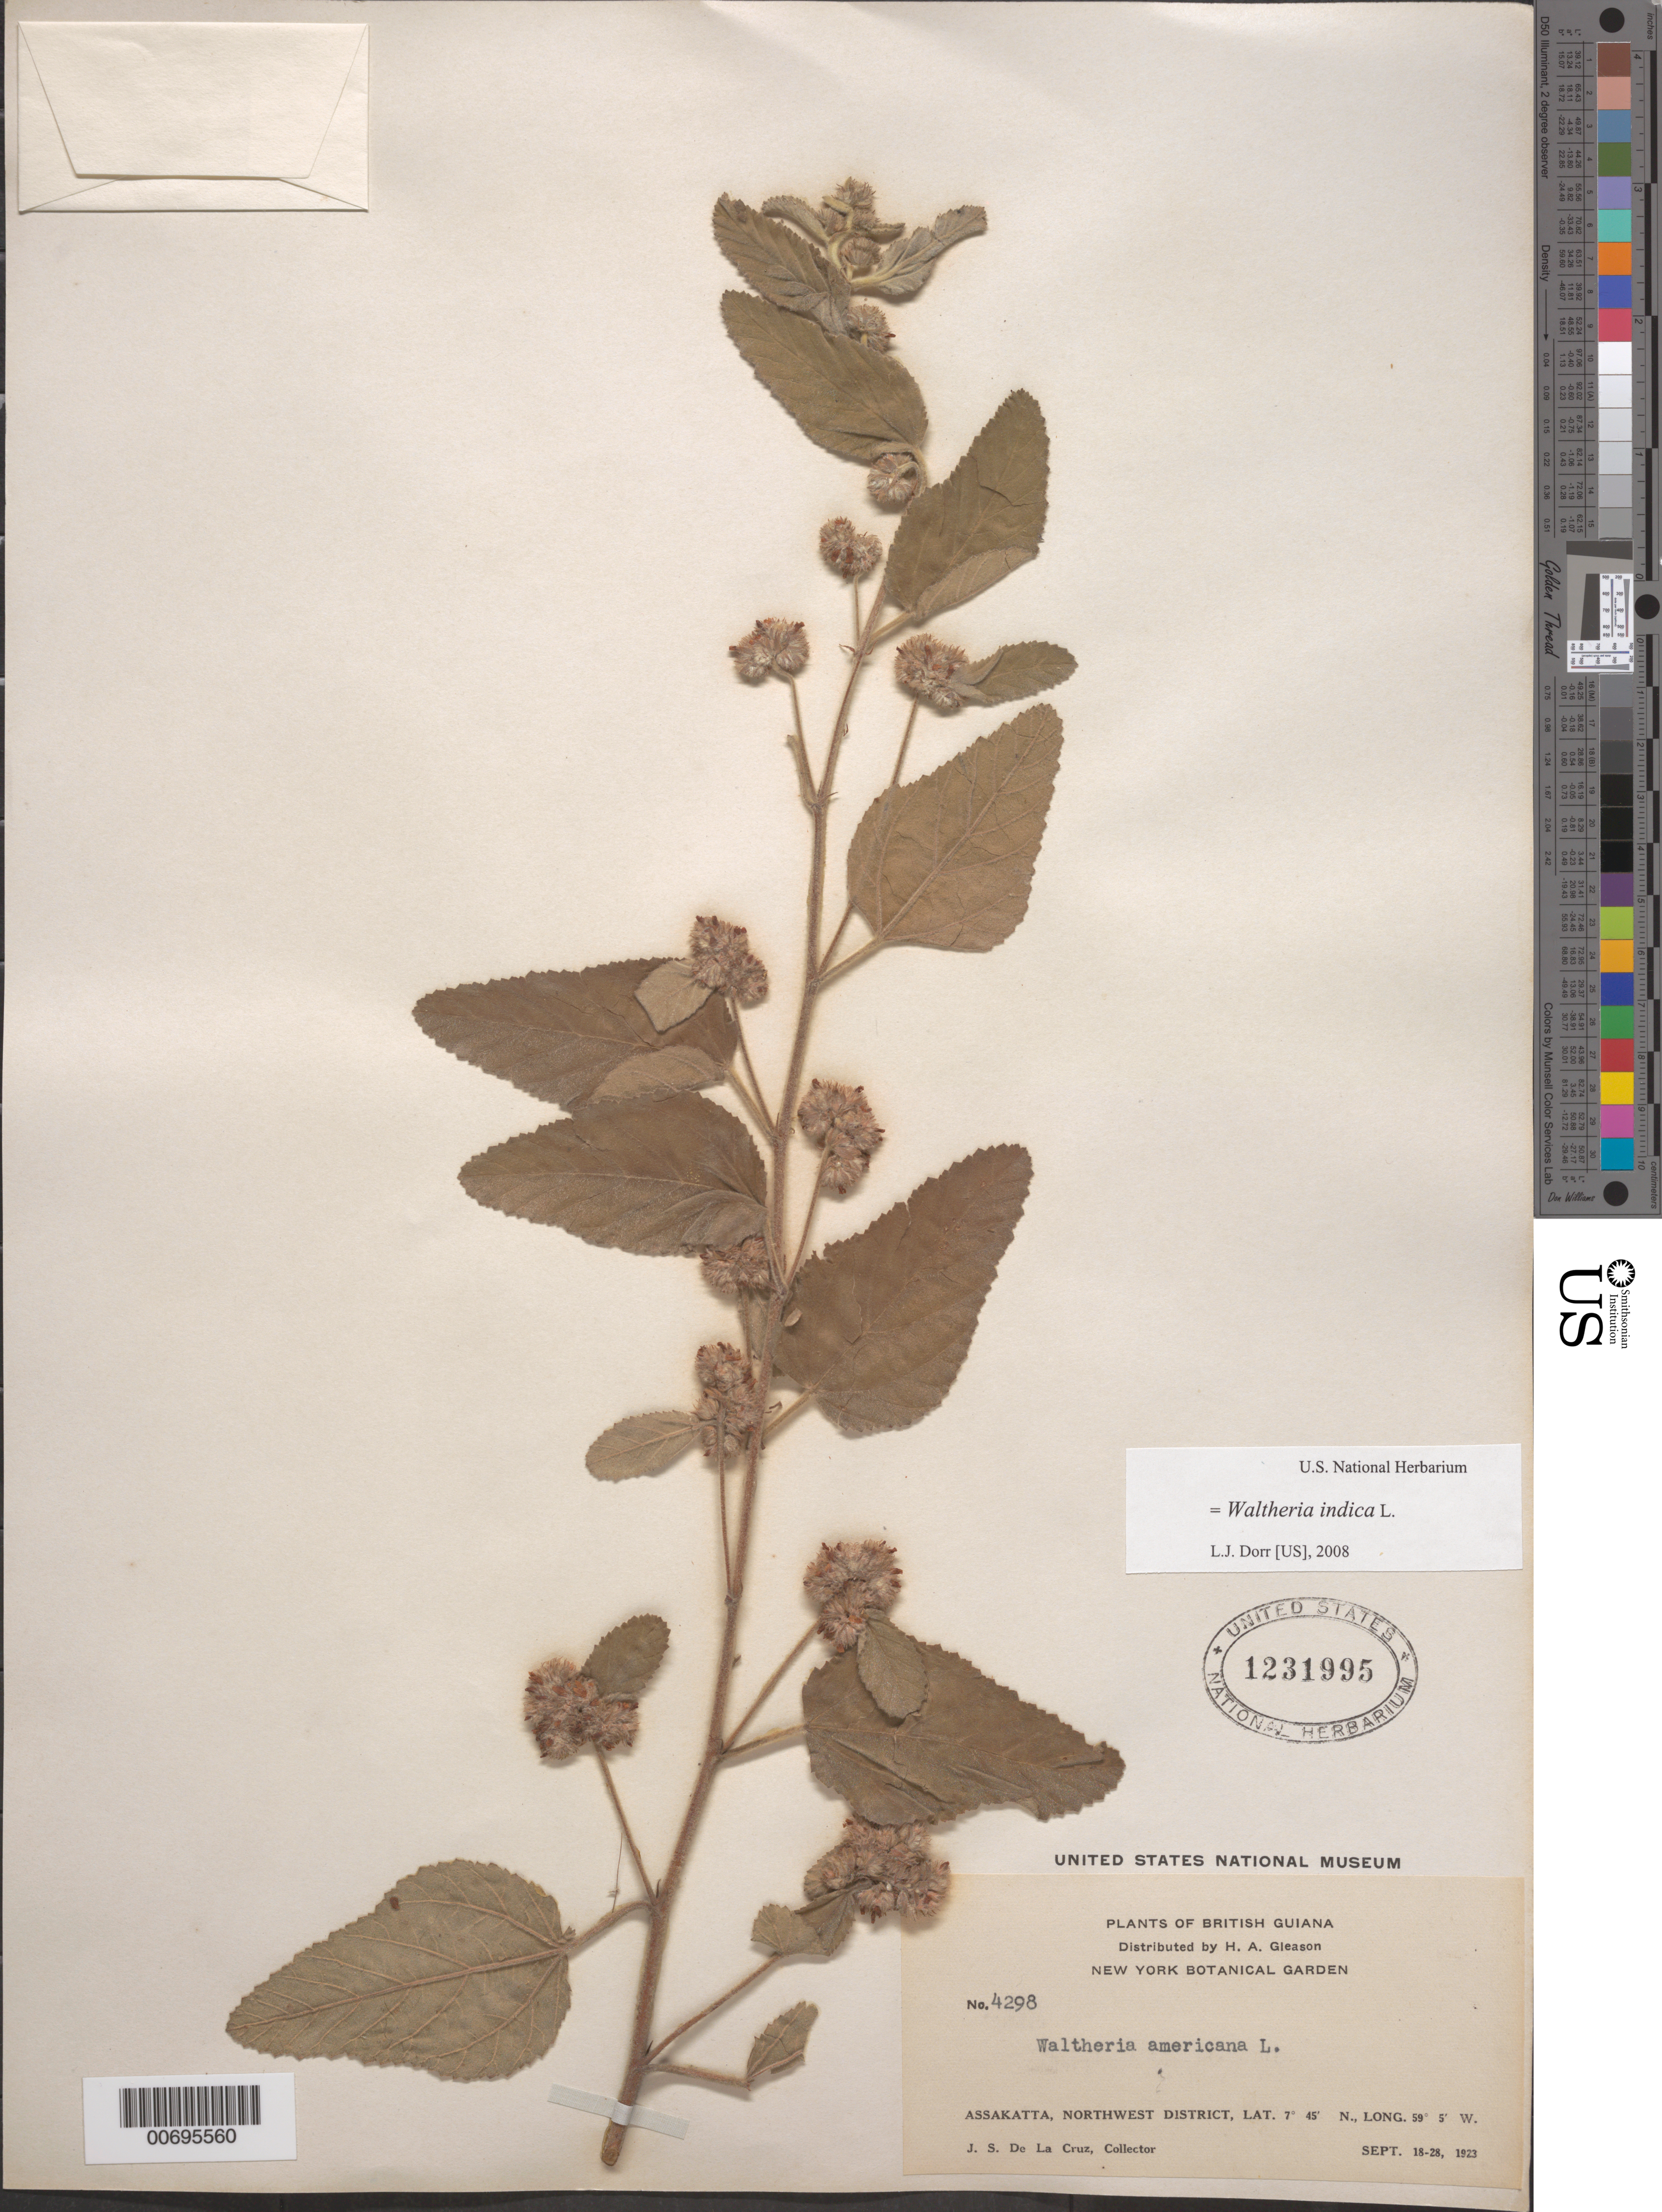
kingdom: Plantae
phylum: Tracheophyta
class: Magnoliopsida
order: Malvales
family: Malvaceae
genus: Waltheria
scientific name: Waltheria indica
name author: L.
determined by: Dorr, L. J., (BOT), Smithsonian Institution - National Museum of Natural History (UNITED STATES)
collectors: J. S. de la Cruz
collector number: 4298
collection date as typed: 18-Sep-23 to 28-Sep-23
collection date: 1923-09-18/1923-09-28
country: Guyana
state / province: Barima-Waini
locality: Assakatta, NW District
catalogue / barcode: US 1231995